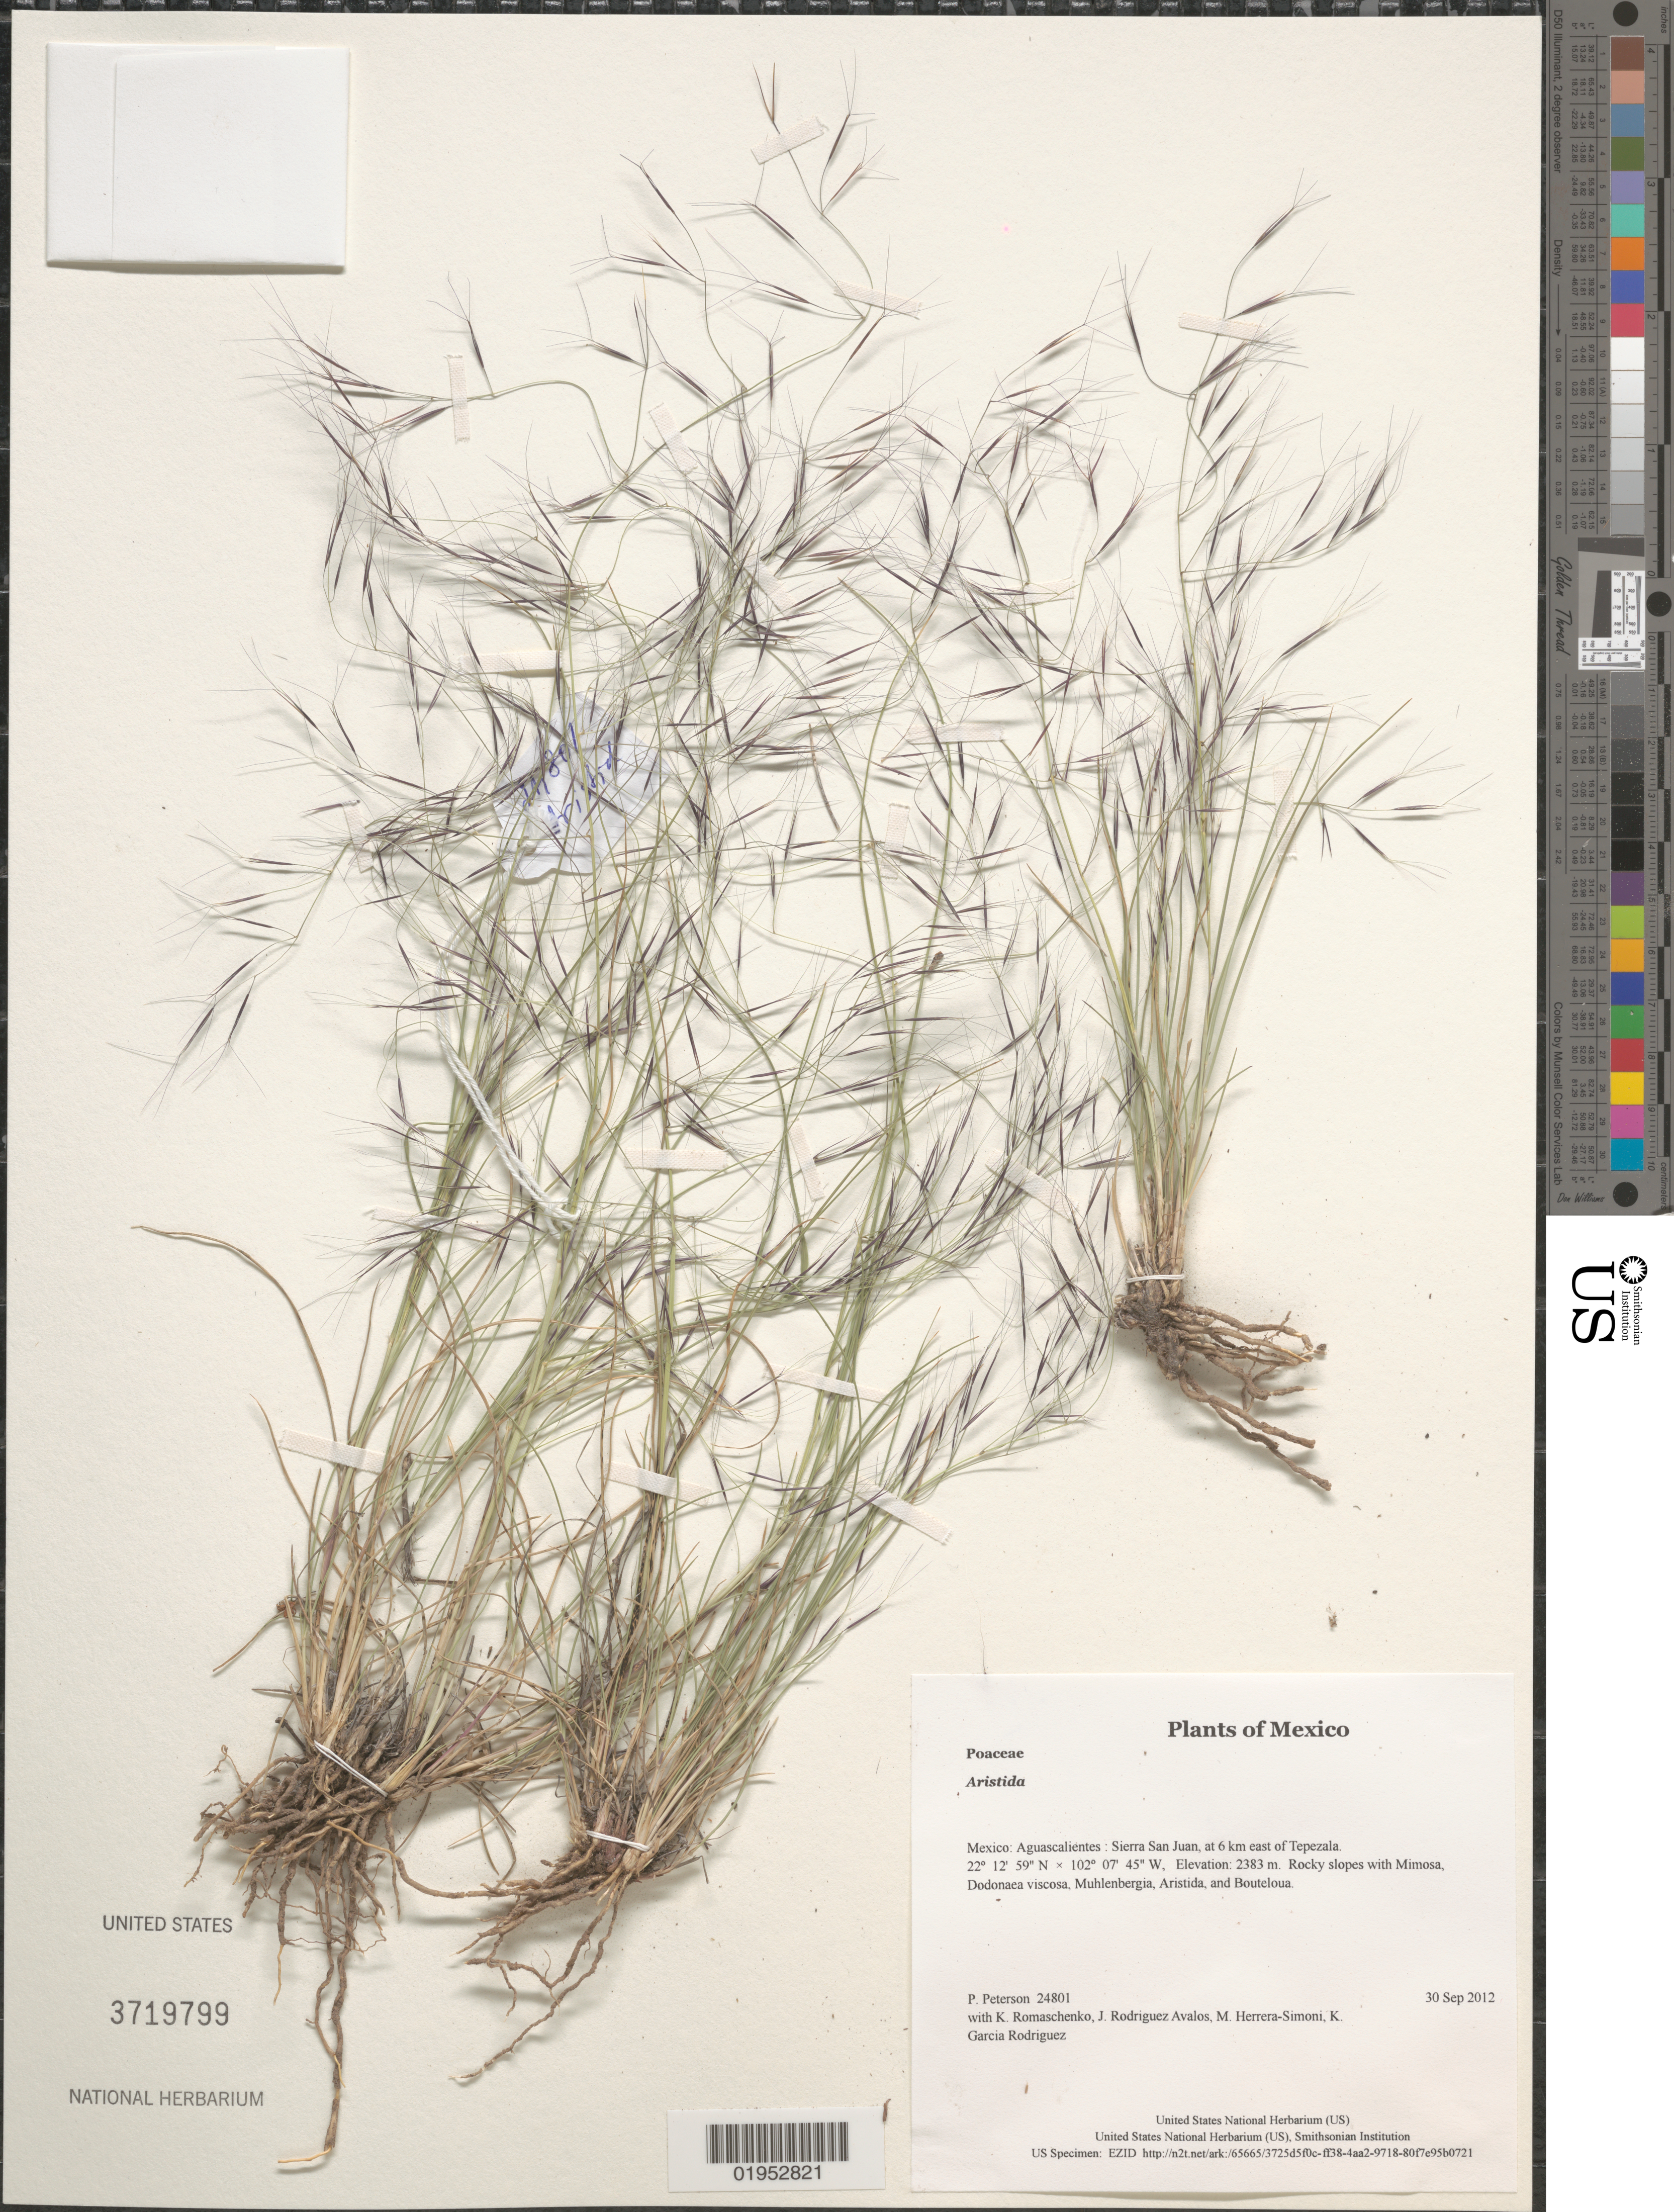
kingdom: Plantae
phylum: Tracheophyta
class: Liliopsida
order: Poales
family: Poaceae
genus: Aristida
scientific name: Aristida sp.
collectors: P. M. Peterson, K. Romaschenko, J. Rodriguez Avalos, M. Herrera-Simoni & K. Garcia Rodriguez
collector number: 24801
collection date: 2012-09-30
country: Mexico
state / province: Aguascalientes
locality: Sierra San Juan, at 6 km east of Tepezala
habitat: Rocky slopes with Mimosa, Dodonaea viscosa, Muhlenbergia, Aristida, and Bouteloua.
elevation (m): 2383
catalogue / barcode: US 3719799